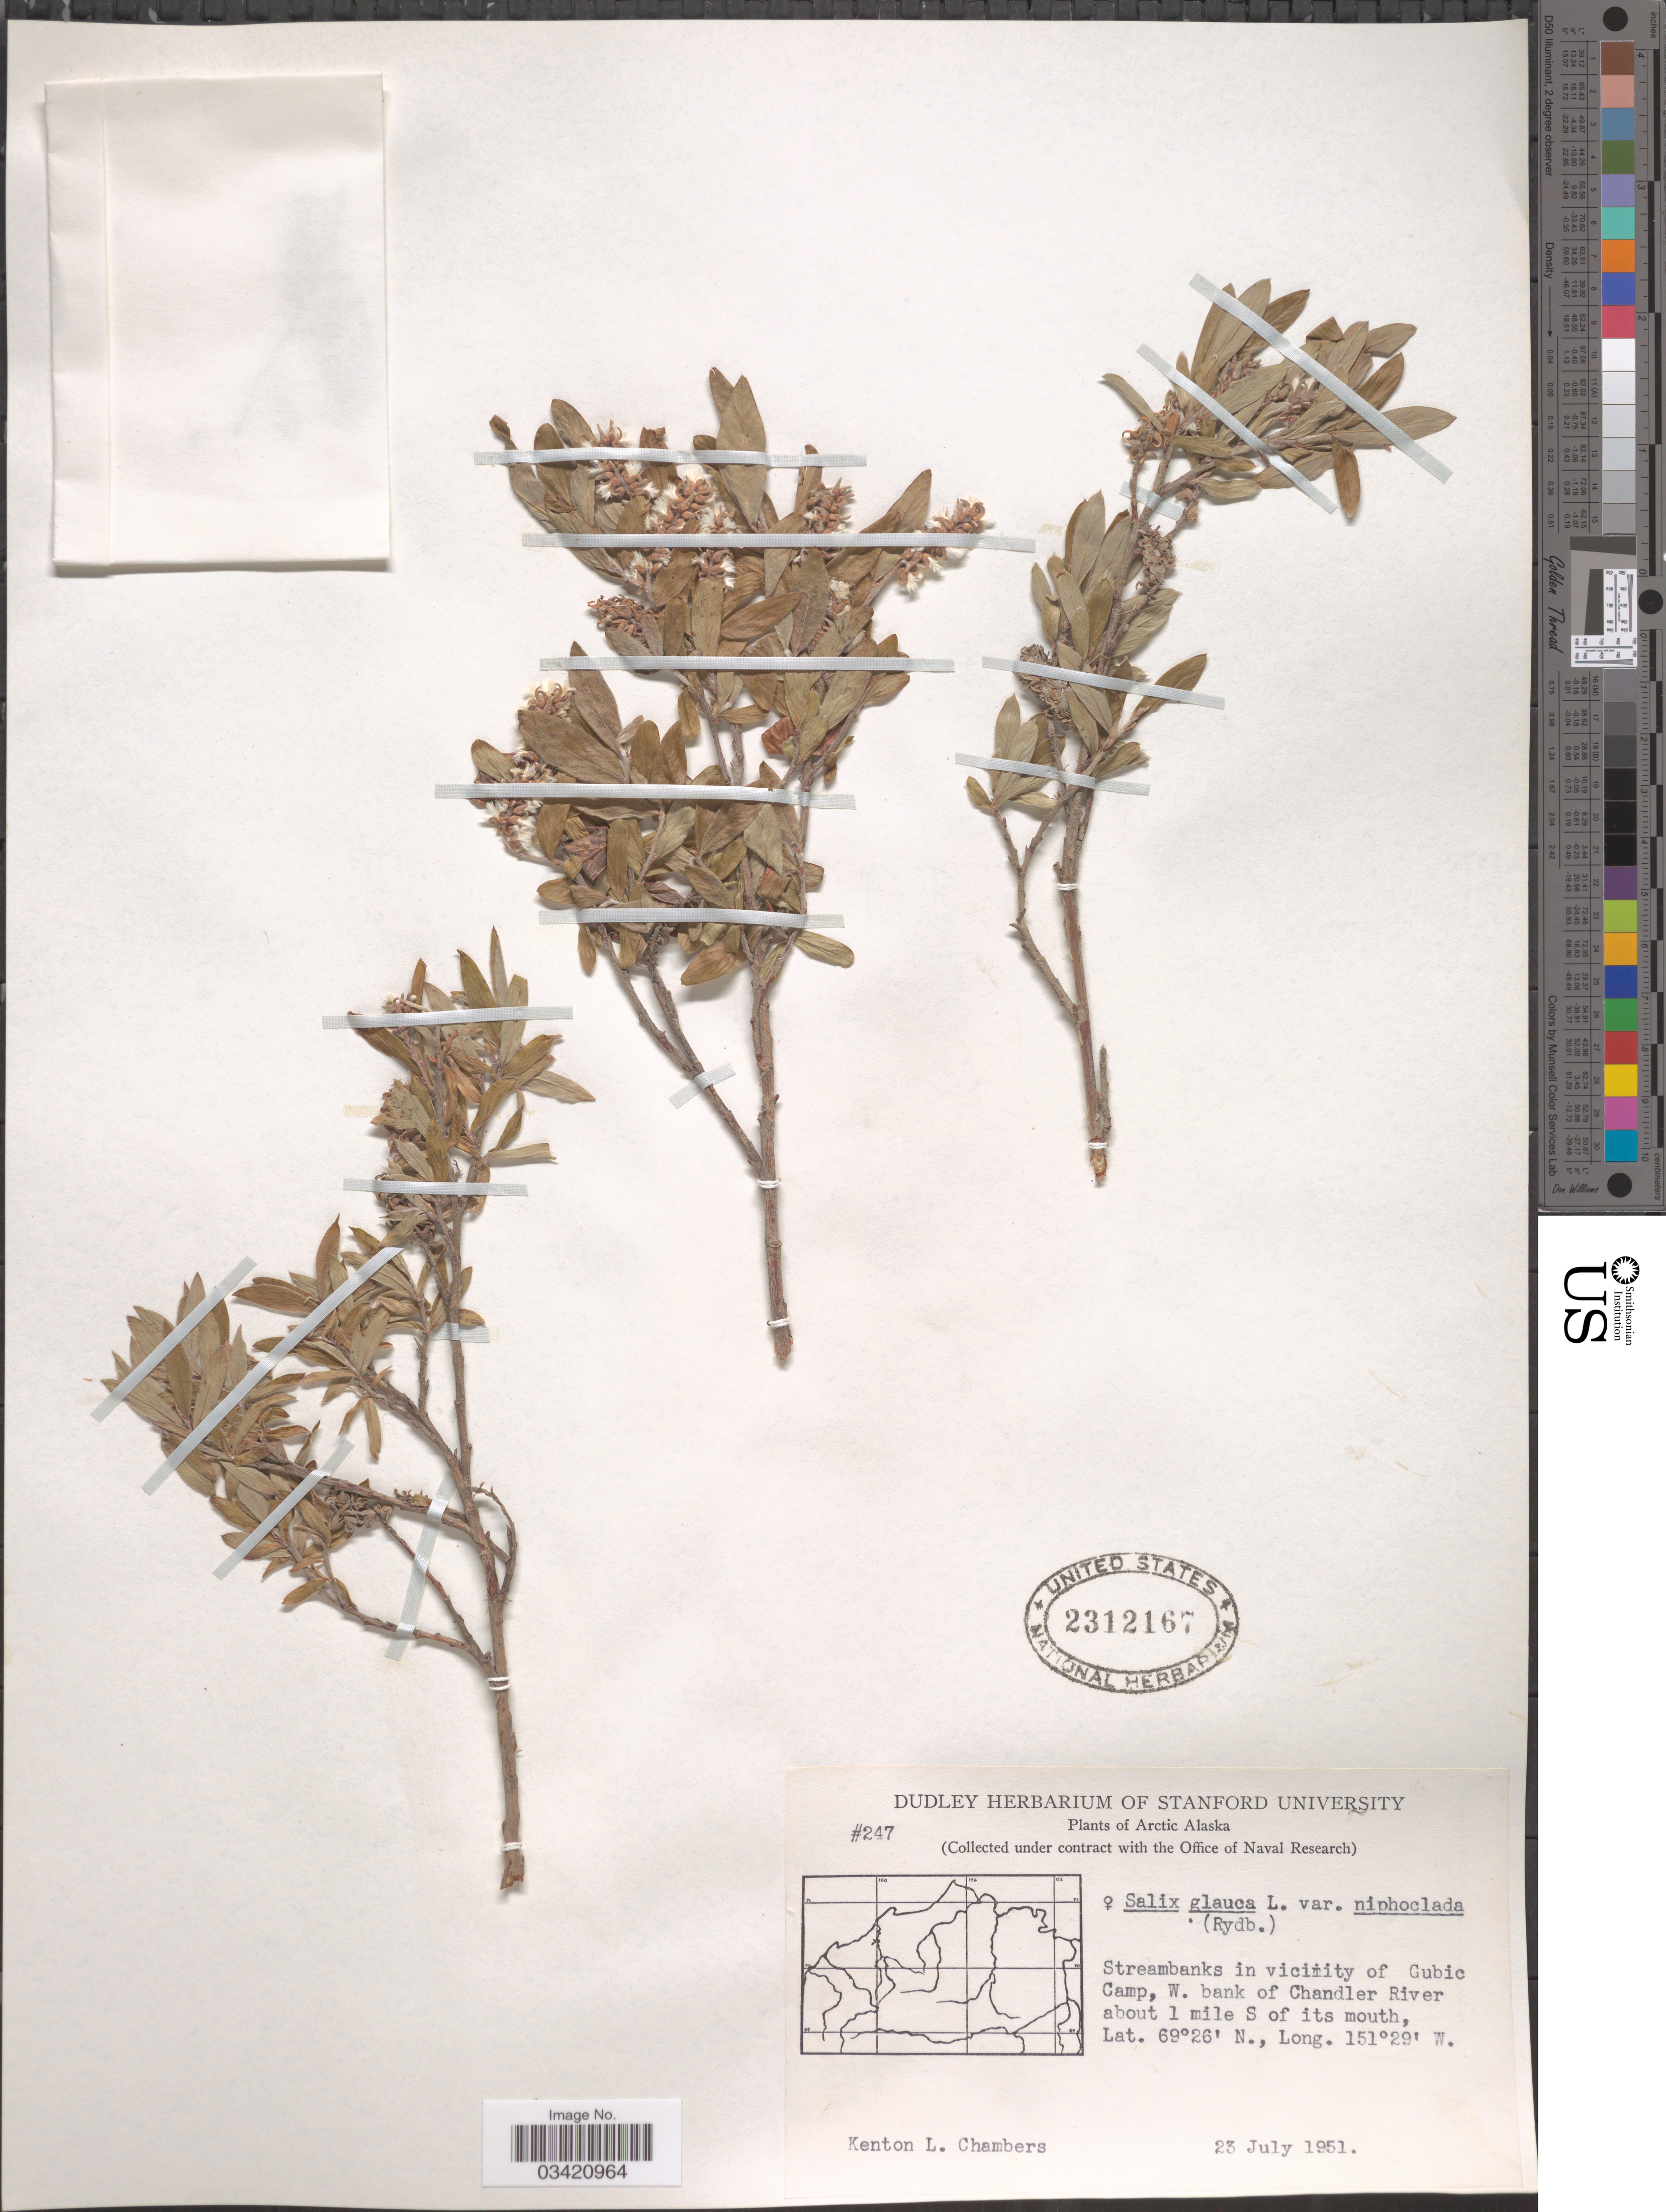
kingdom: Plantae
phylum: Tracheophyta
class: Magnoliopsida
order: Malpighiales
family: Salicaceae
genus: Salix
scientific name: Salix glauca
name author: L.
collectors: K. L. Chambers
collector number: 247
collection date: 1951-07-23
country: United States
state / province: Alaska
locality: Arctic Alaska. Streambanks in vicinity of Gubic Camp, W bank of Chandler River about 1 mile S of its mouth.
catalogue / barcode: US 2312167